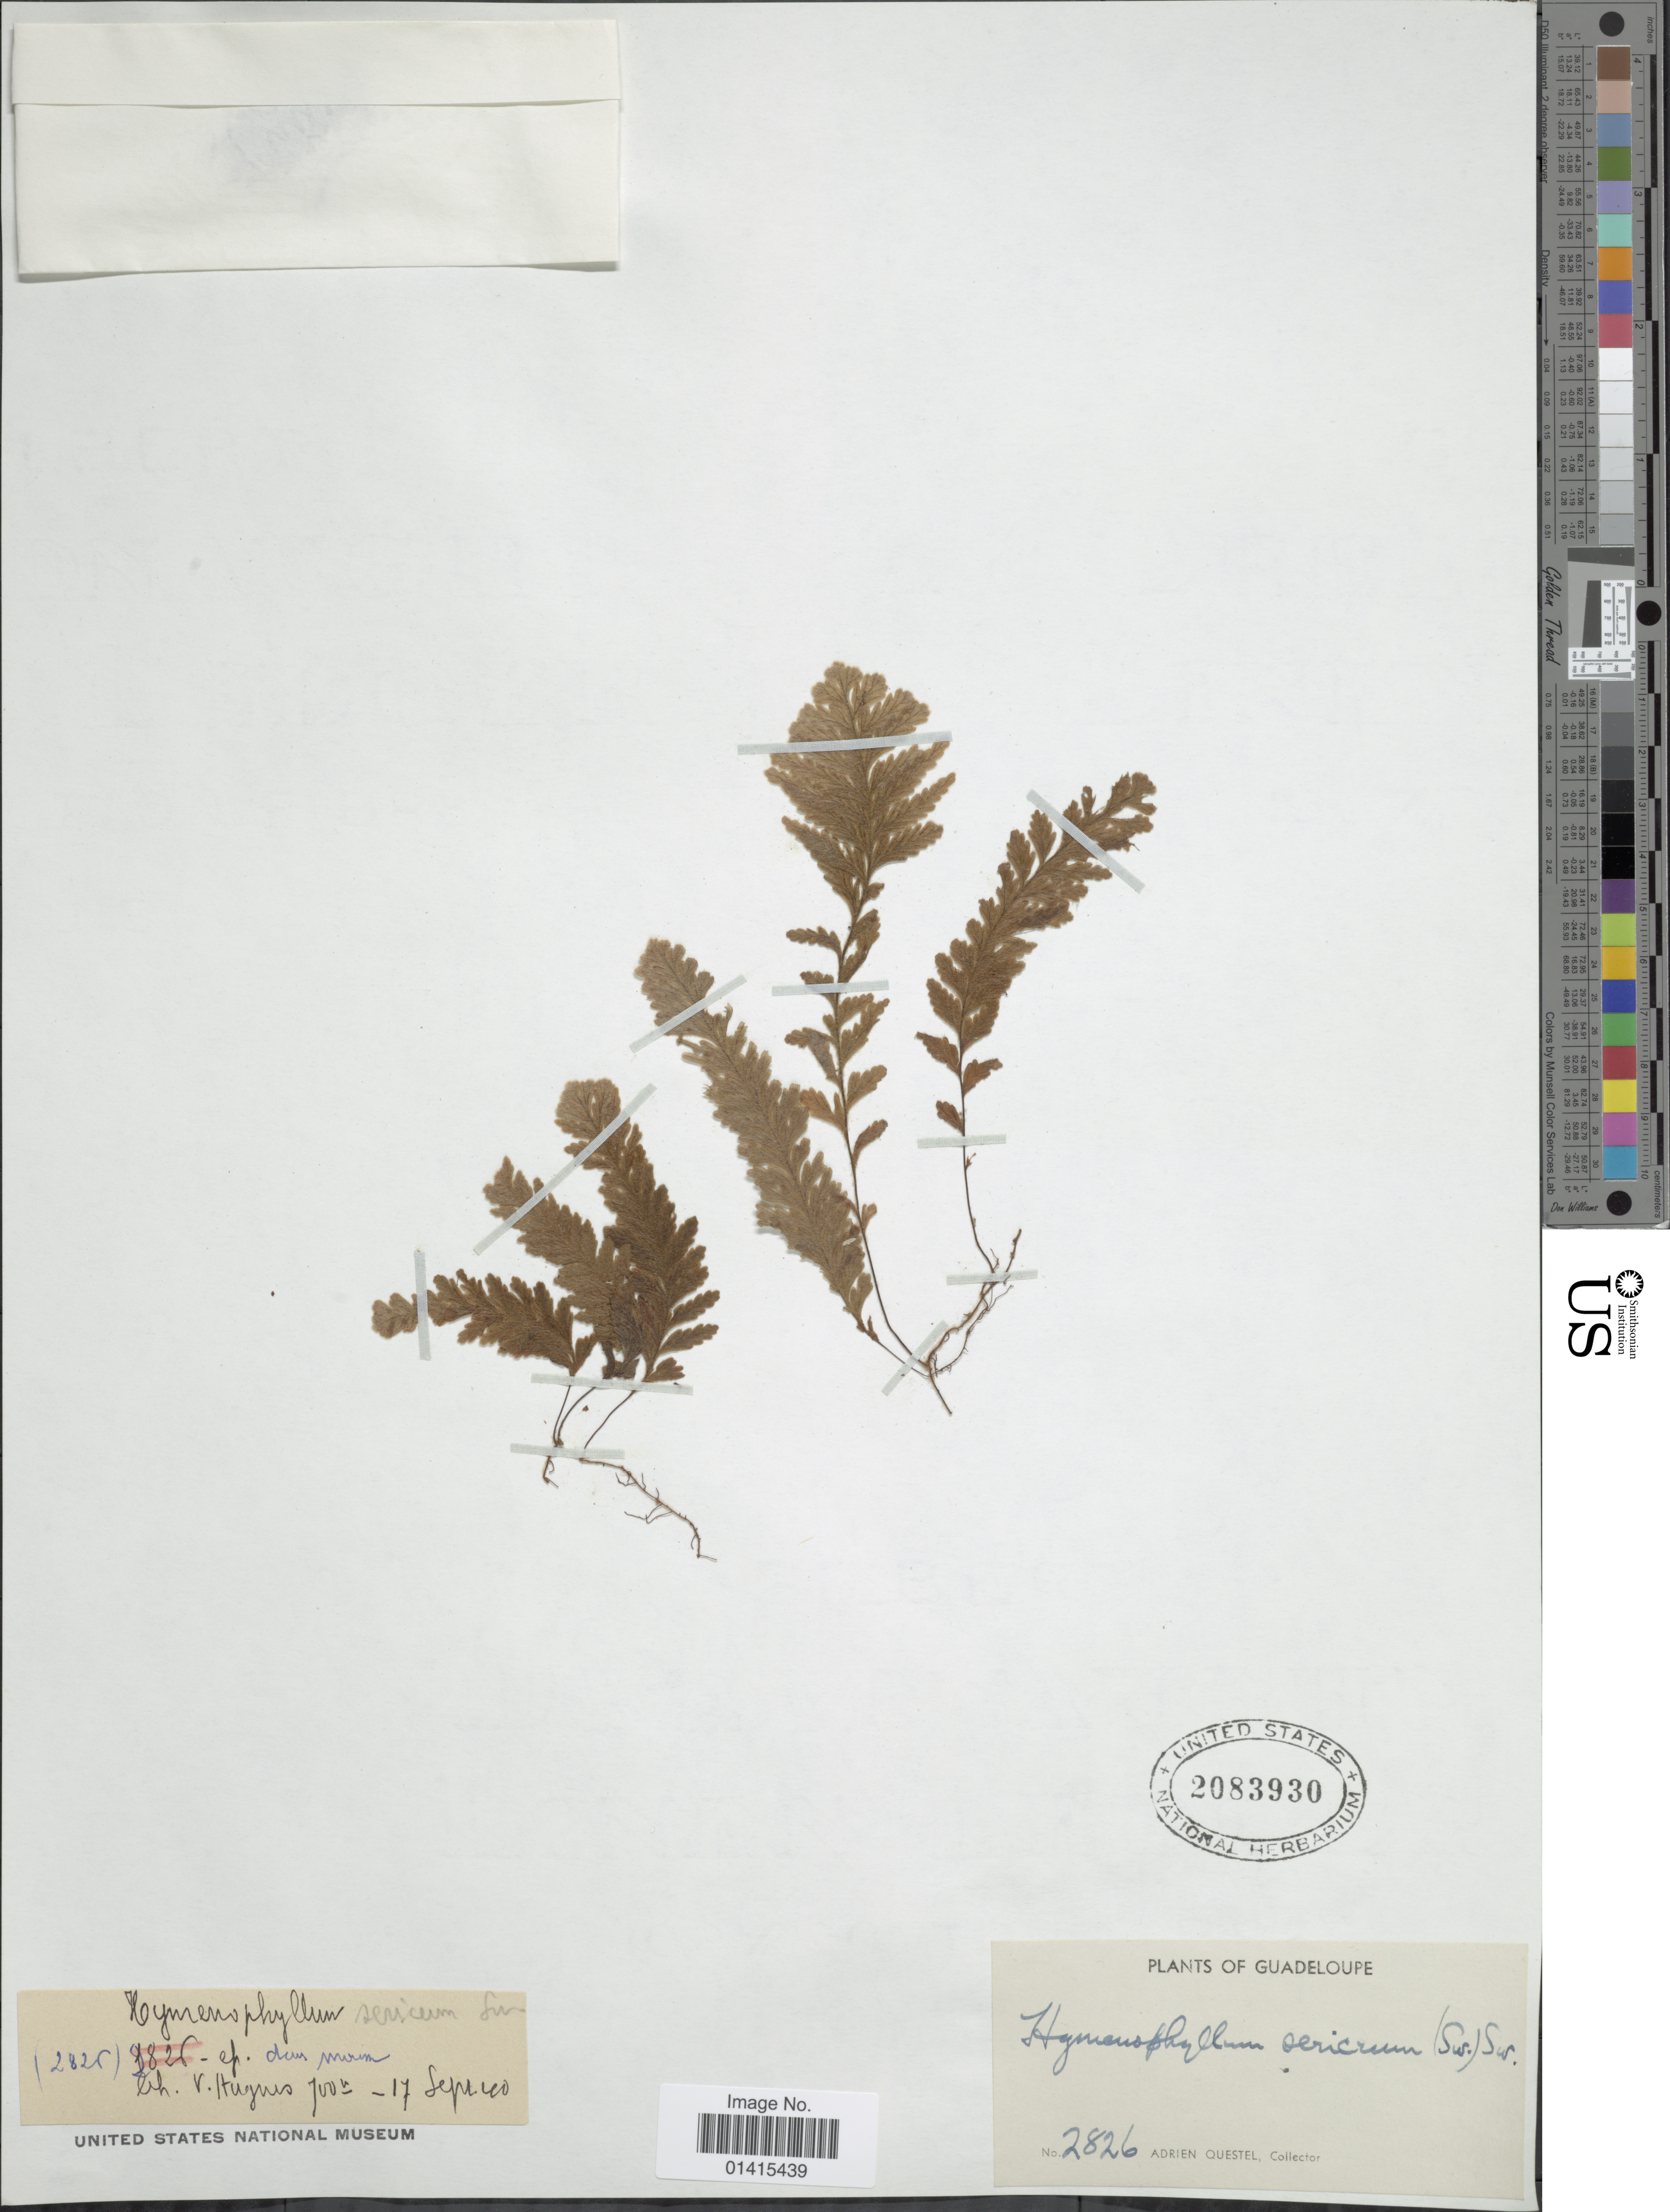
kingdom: Plantae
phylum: Tracheophyta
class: Polypodiopsida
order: Hymenophyllales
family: Hymenophyllaceae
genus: Hymenophyllum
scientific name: Hymenophyllum sericeum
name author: Sw. in Schrad.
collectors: A. Questel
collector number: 2826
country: Guadeloupe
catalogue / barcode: US 2083930